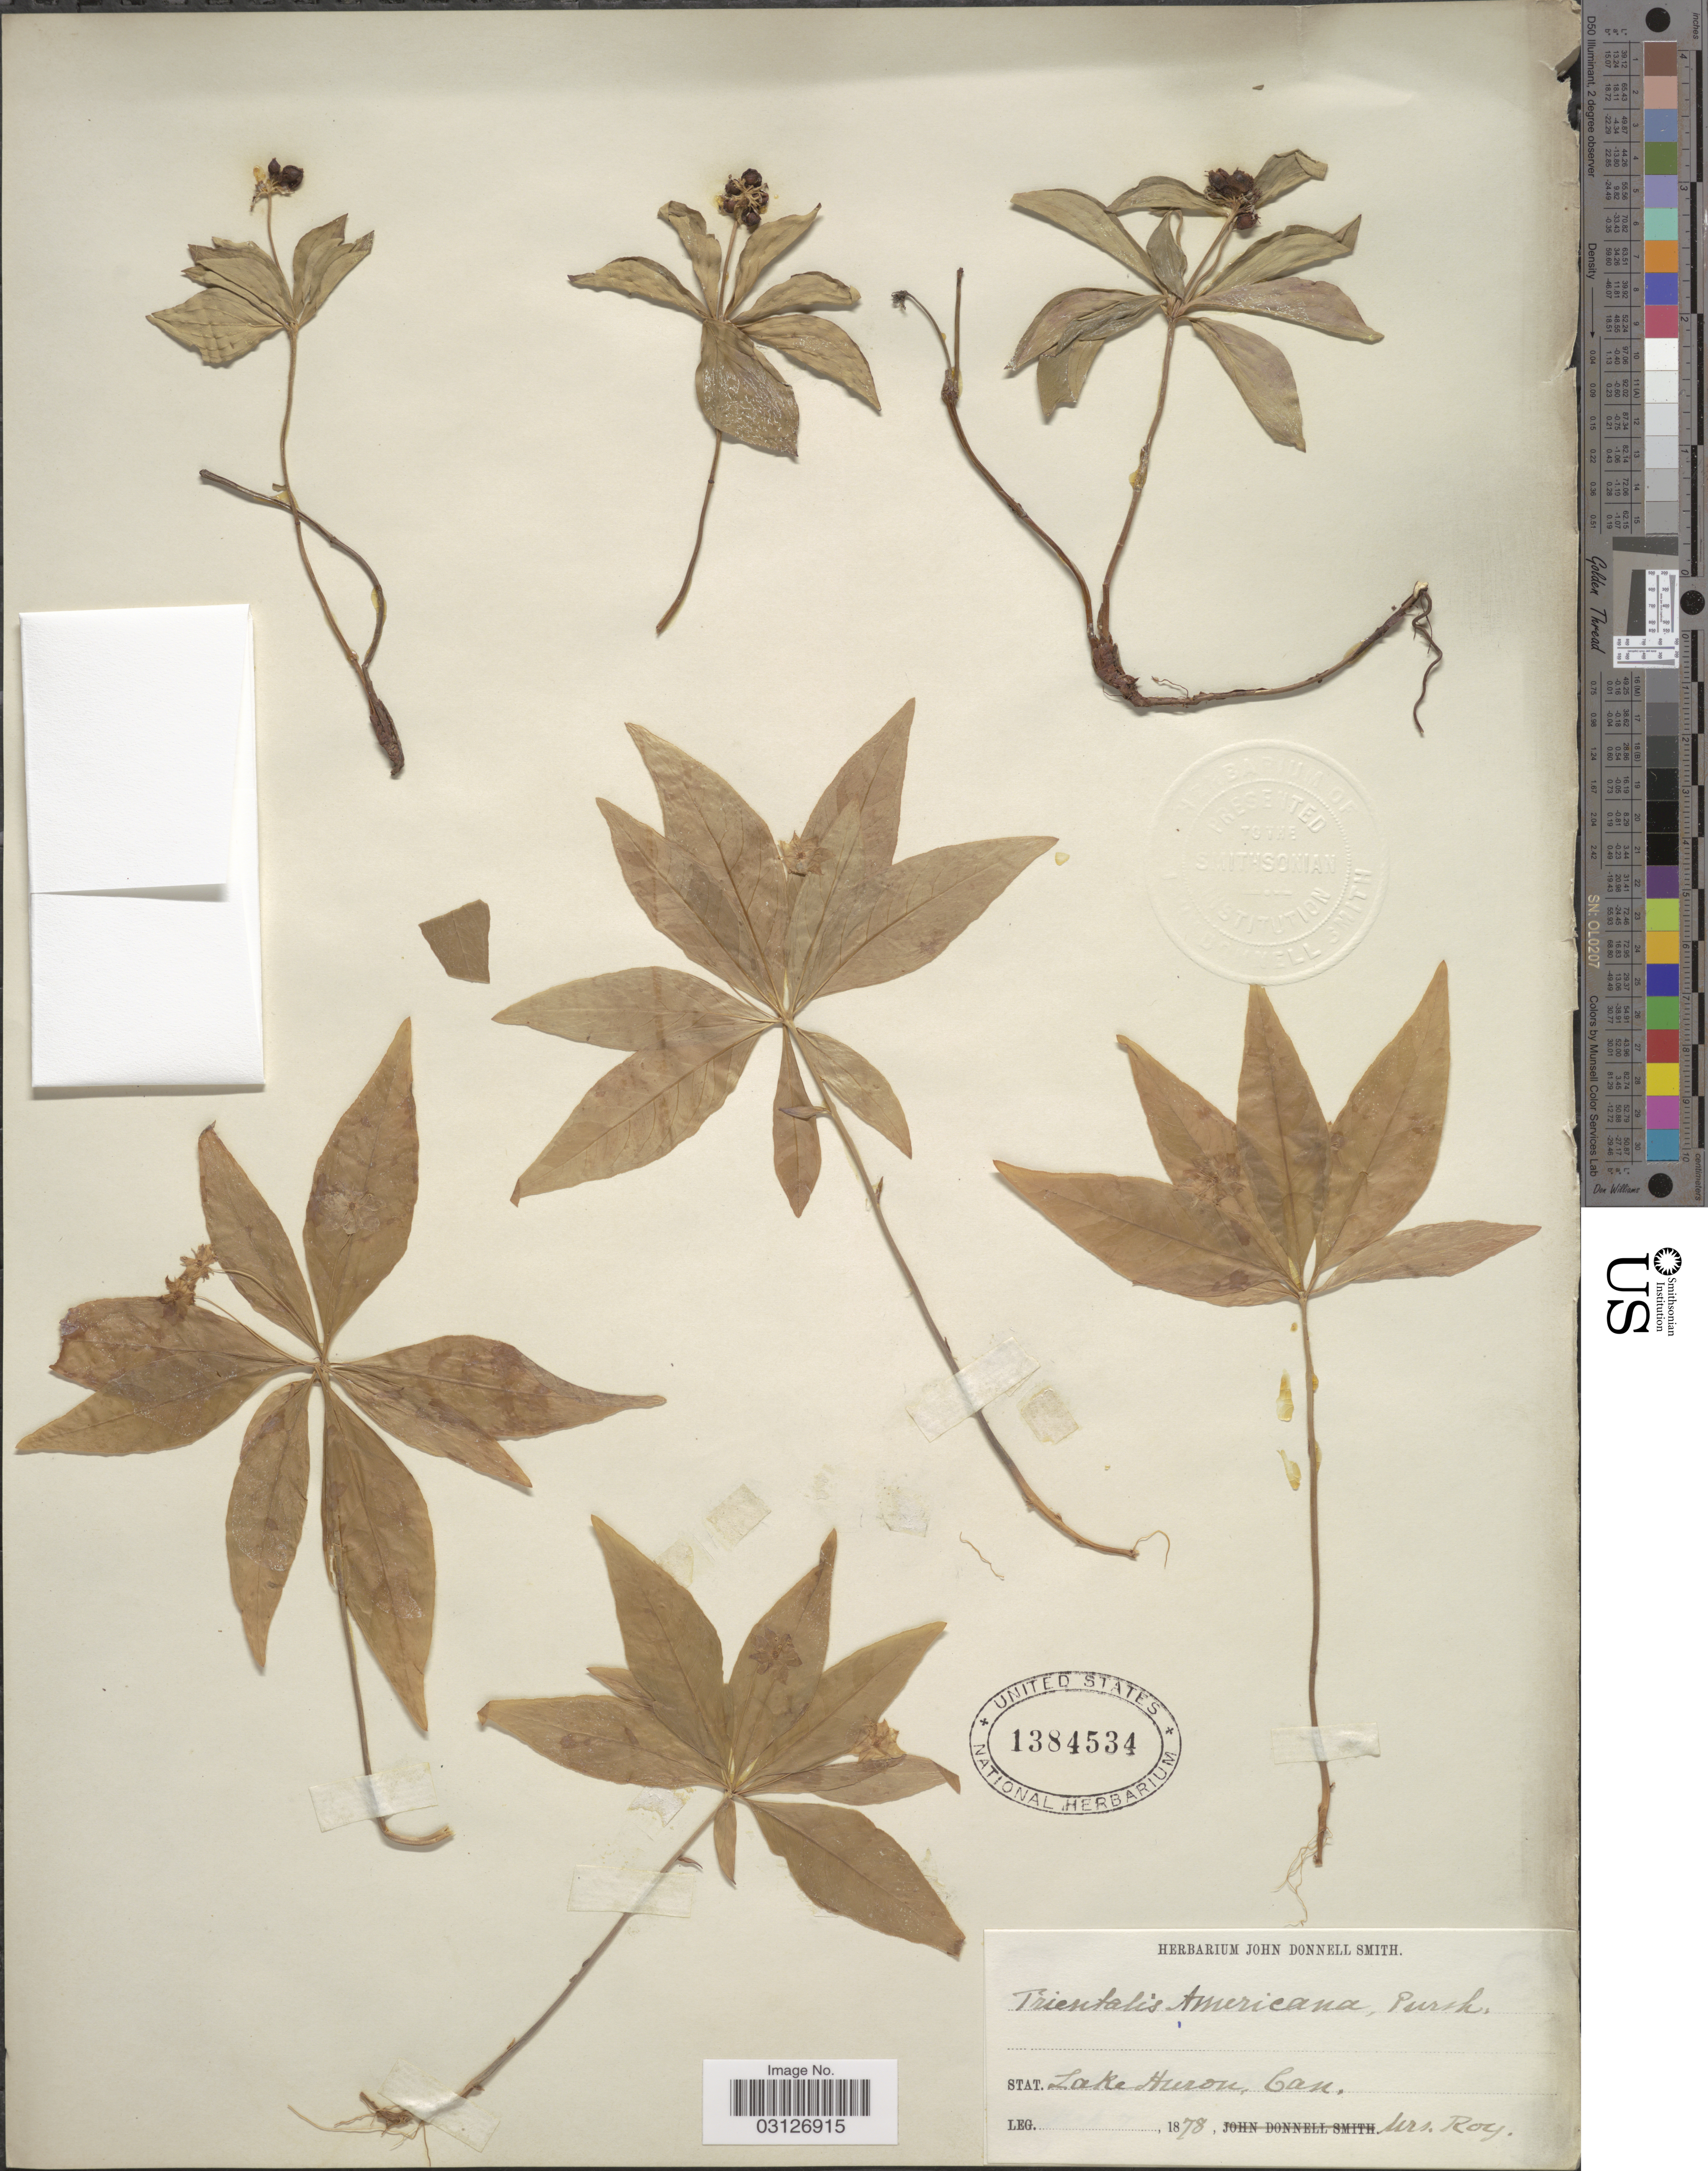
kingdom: Plantae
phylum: Tracheophyta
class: Magnoliopsida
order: Ericales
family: Primulaceae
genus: Trientalis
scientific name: Trientalis americana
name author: Pursh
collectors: Roy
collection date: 1878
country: Canada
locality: Stat. Lake Huron, Can.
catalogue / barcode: US 1384534